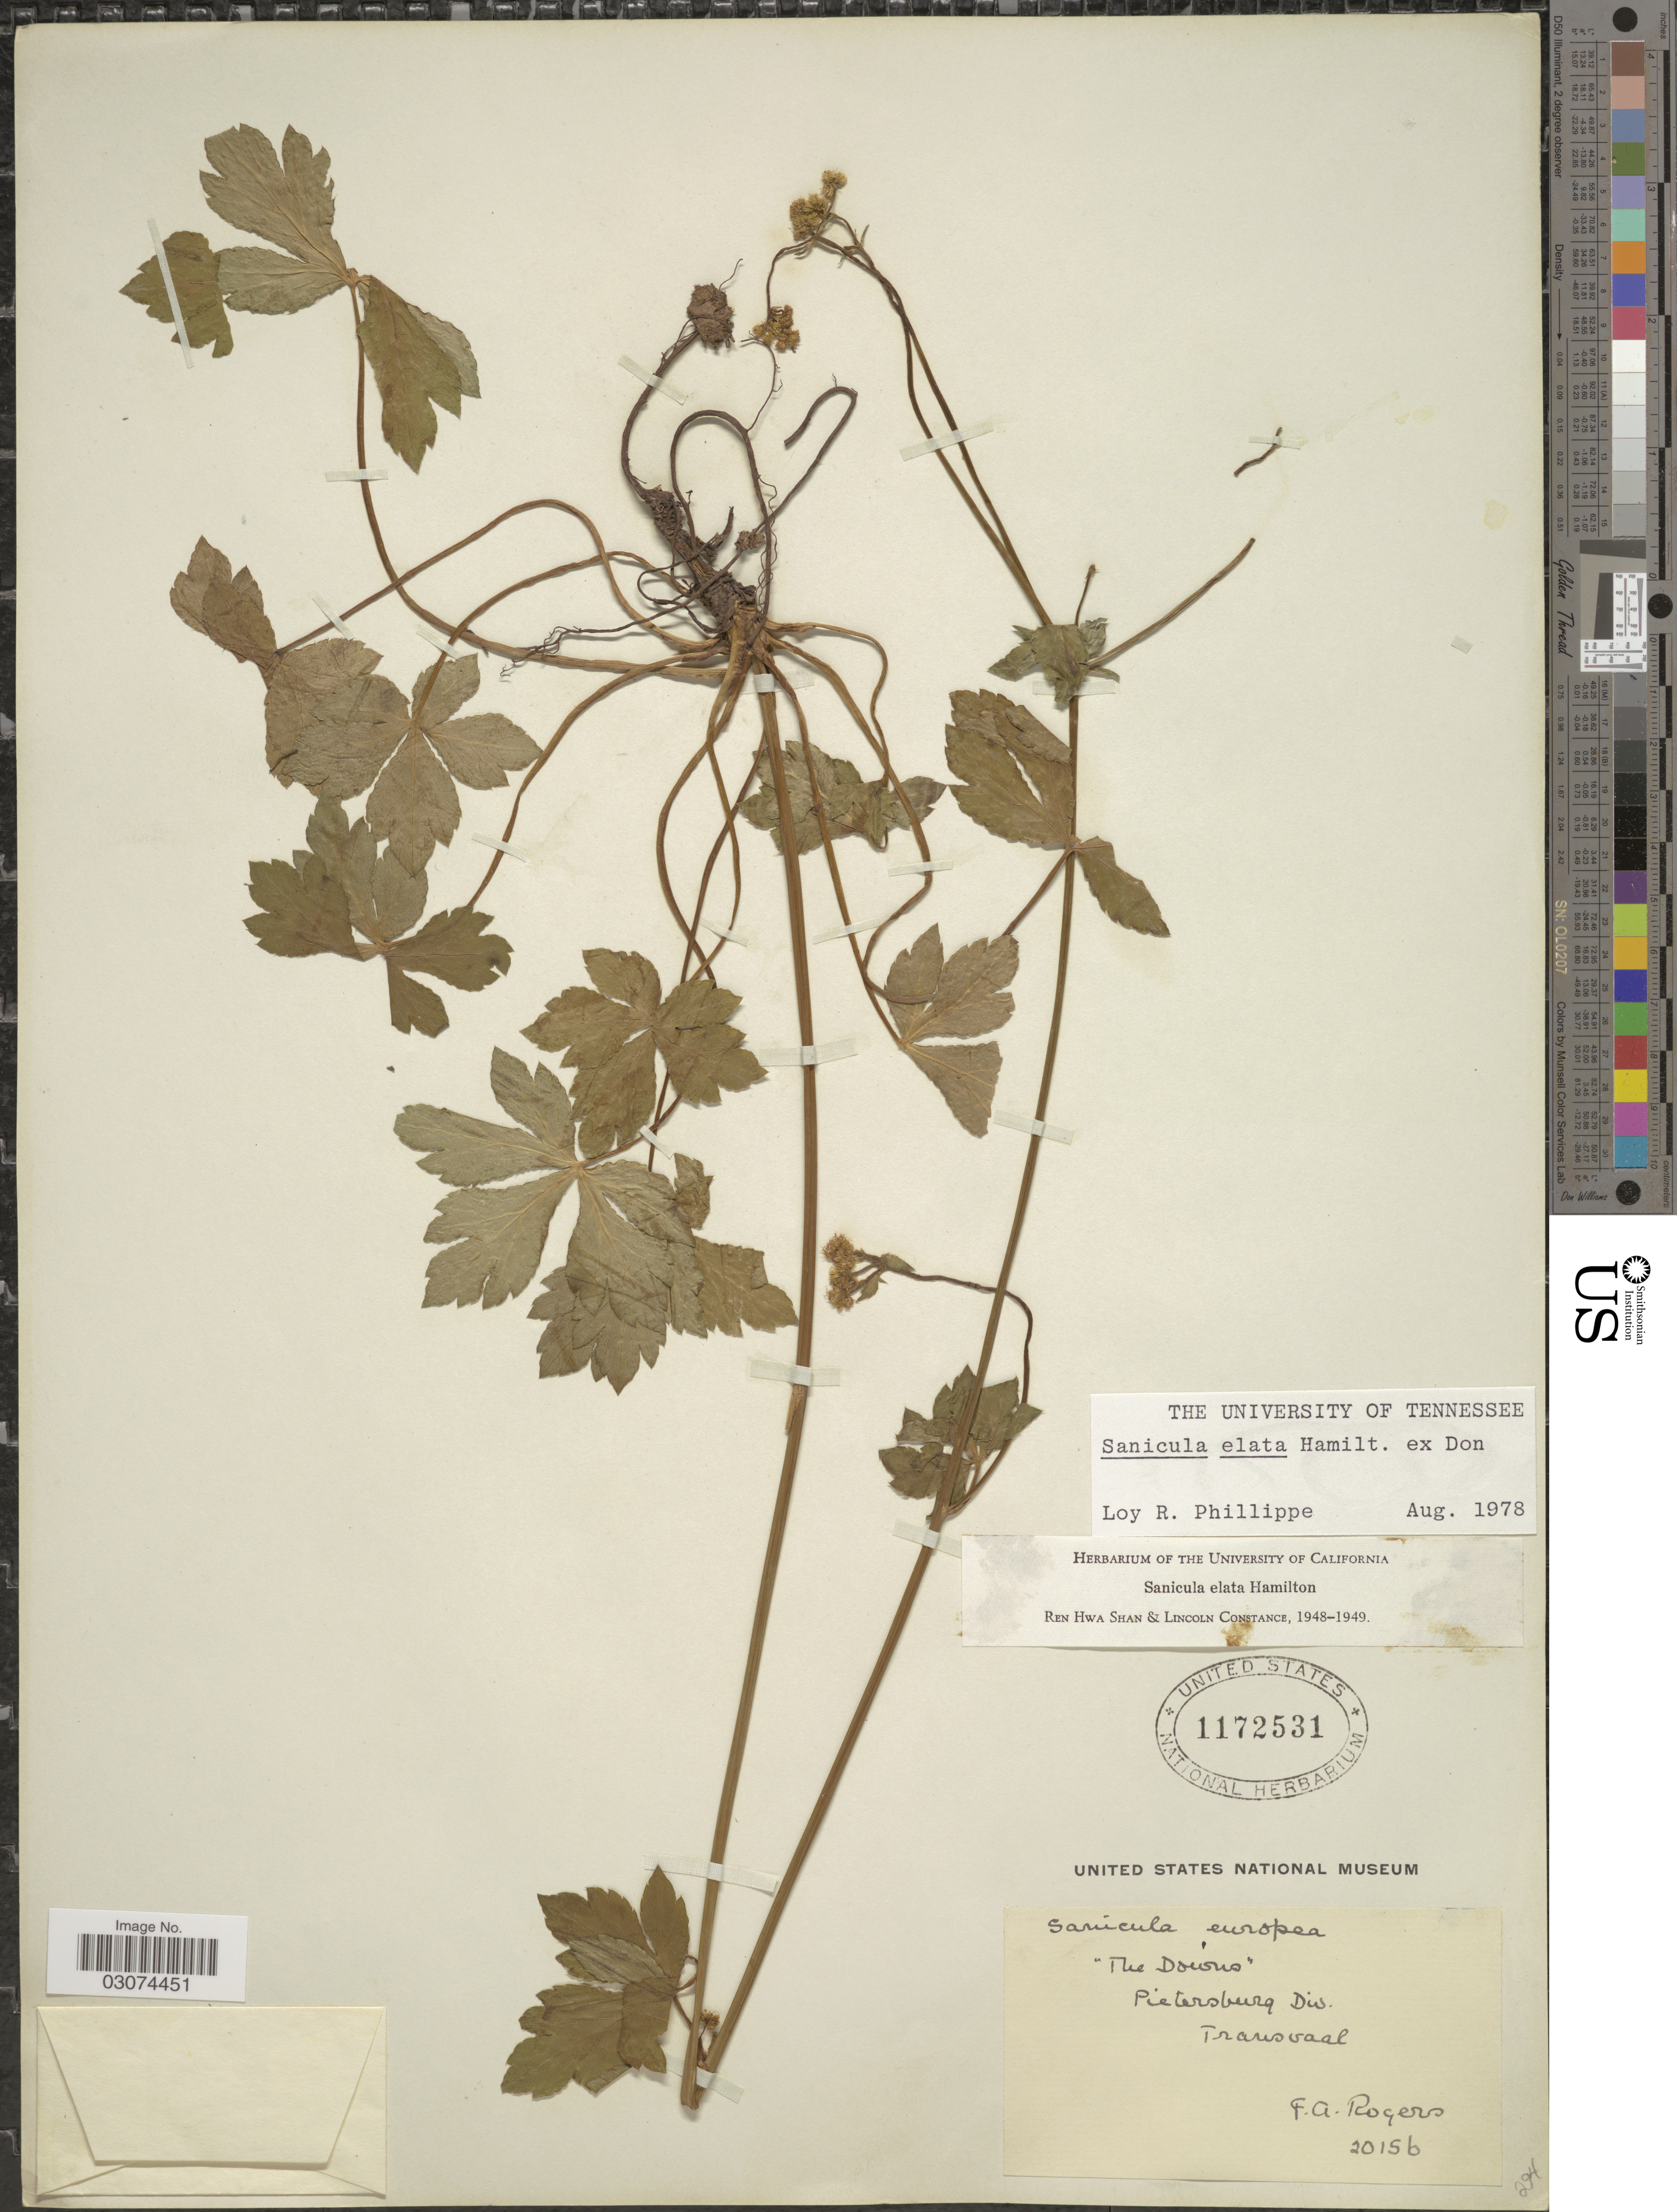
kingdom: Plantae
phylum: Tracheophyta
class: Magnoliopsida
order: Apiales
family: Apiaceae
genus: Sanicula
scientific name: Sanicula elata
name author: Buch.-Ham. ex D. Don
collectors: F. A. Rogers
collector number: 20156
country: South Africa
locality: The Downs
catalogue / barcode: US 1172531